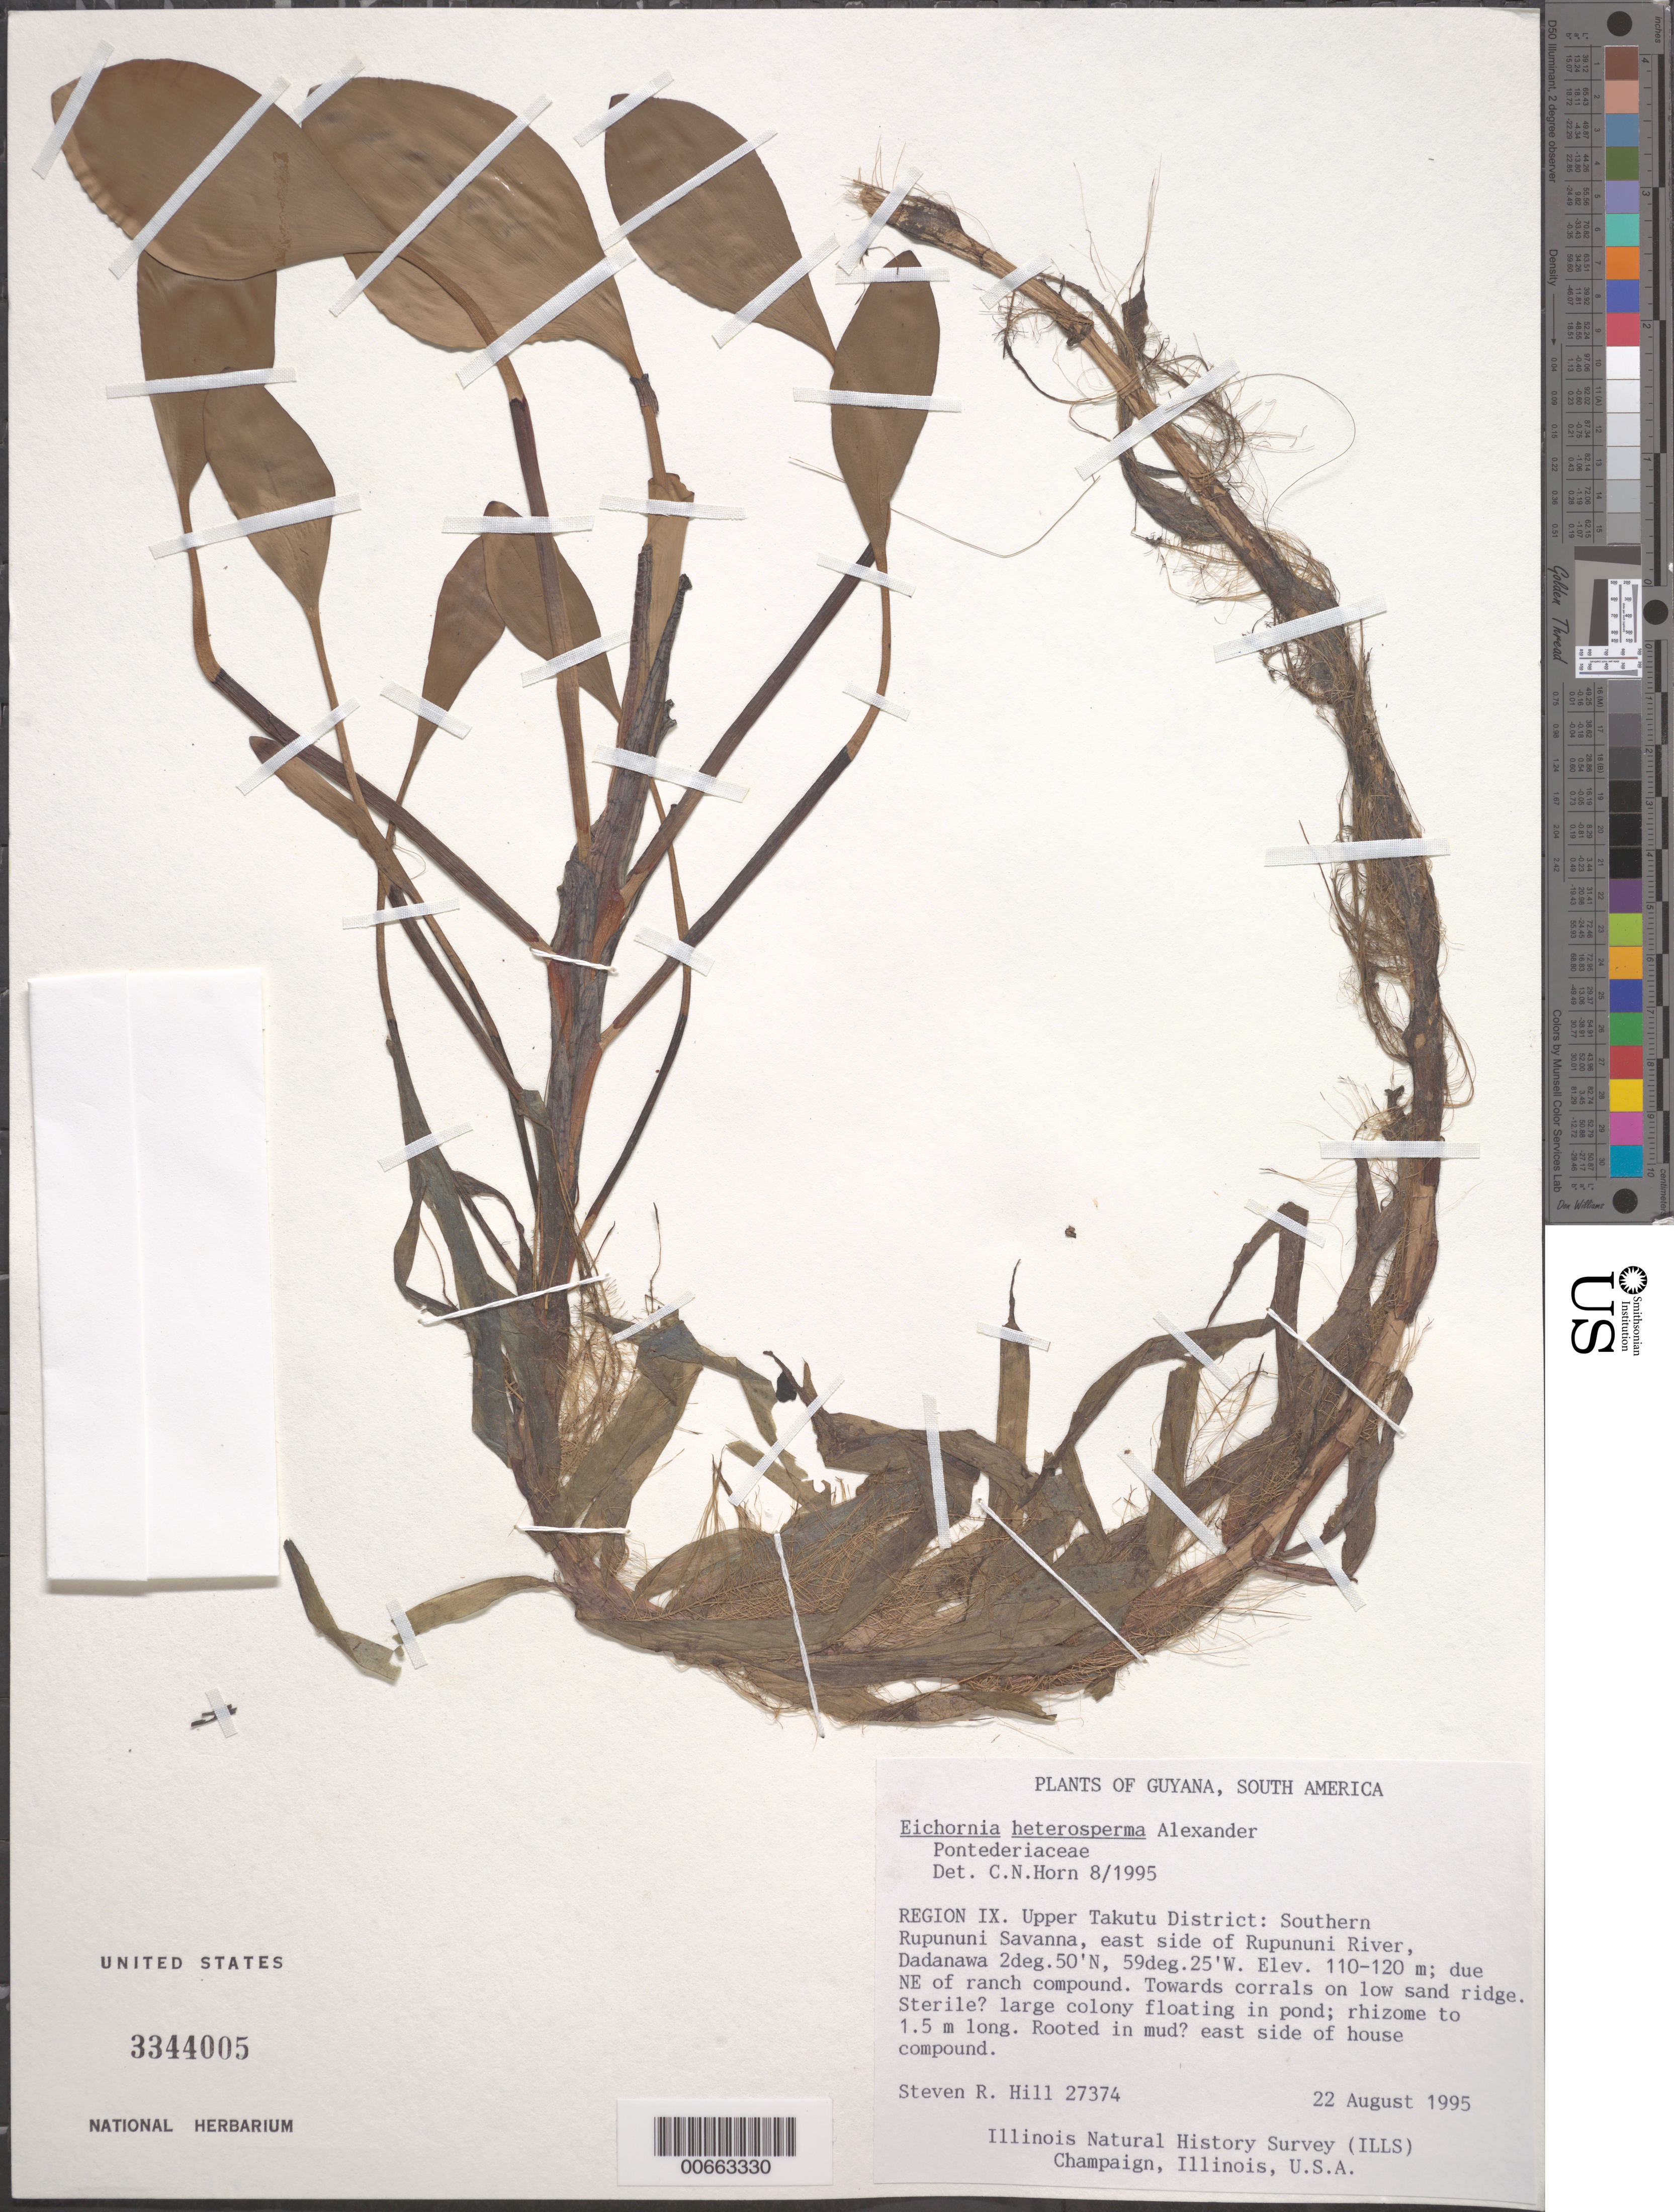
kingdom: Plantae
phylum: Tracheophyta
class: Liliopsida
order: Commelinales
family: Pontederiaceae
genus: Eichhornia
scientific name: Eichhornia heterosperma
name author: Alexander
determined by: Horn, Charles N.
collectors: S. R. Hill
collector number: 27374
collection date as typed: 22-Aug-95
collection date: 1995-08-22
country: Guyana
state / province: U. Takutu-U. Essequibo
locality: Dadanawa, southern Rupununi Savanna, E side of Rupununi R.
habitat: Rooted in mud (?), east side of house compound, towards corrals on low sand ridge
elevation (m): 110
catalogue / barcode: US 3344005